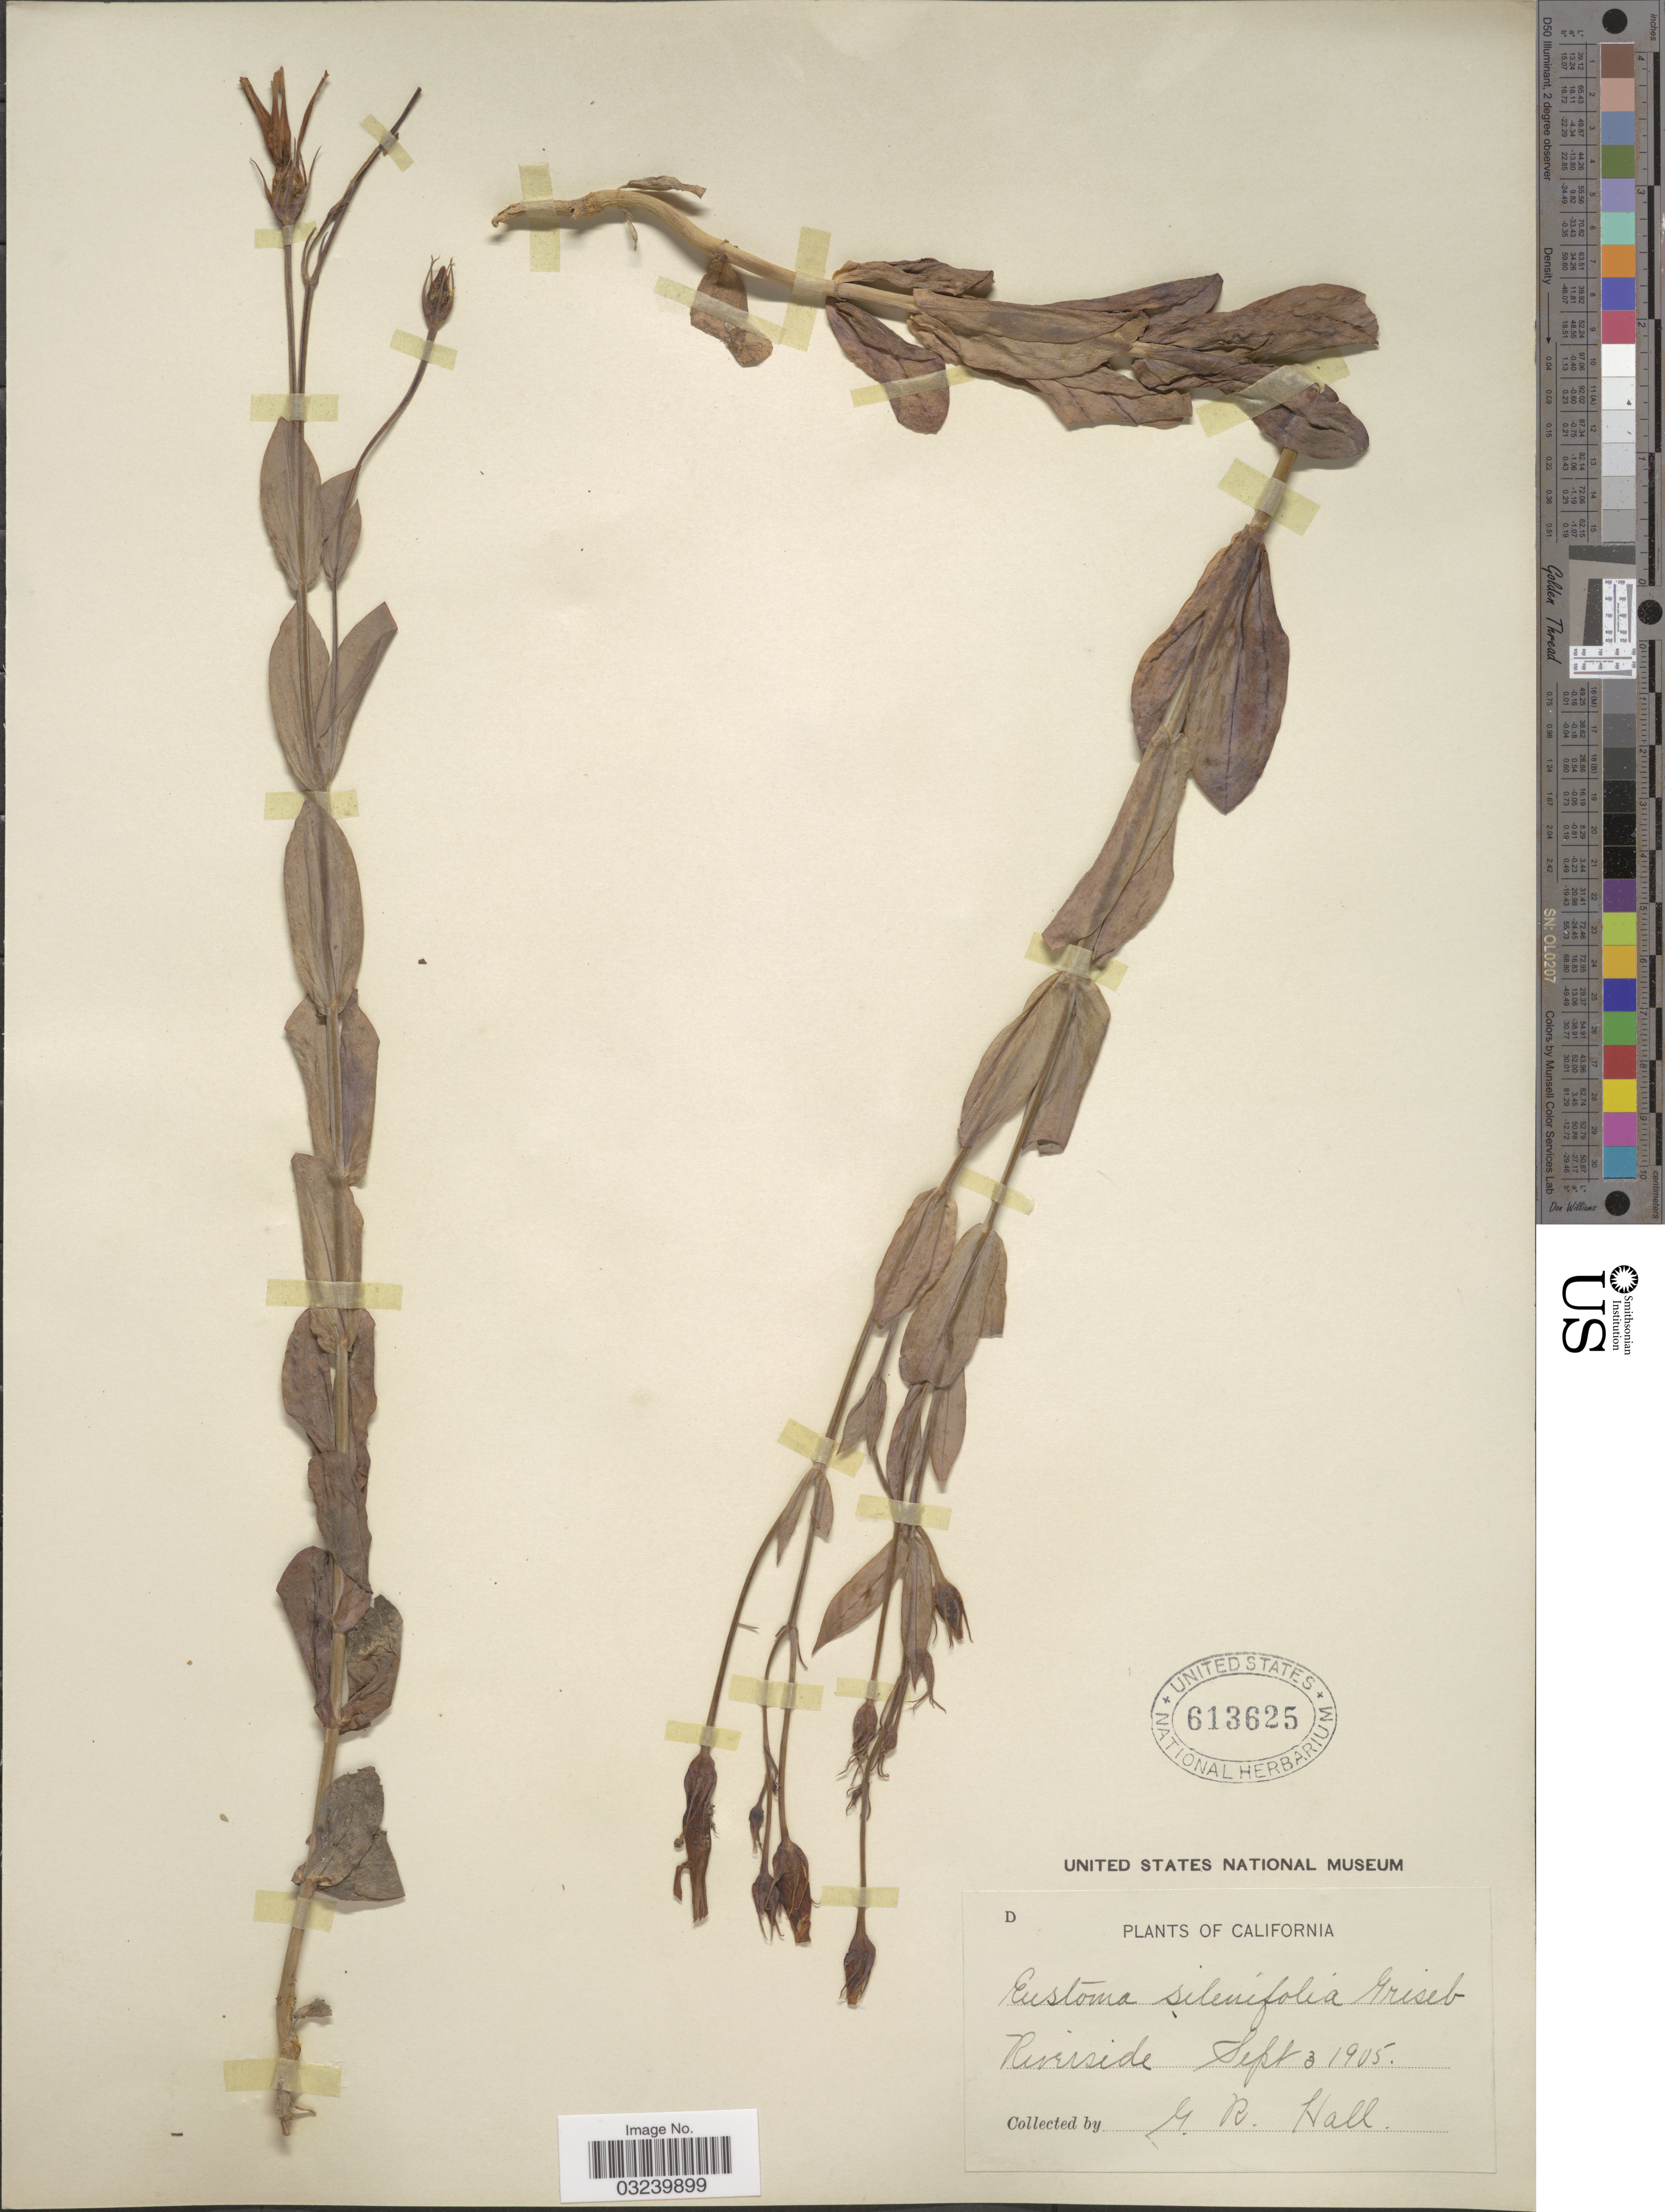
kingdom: Plantae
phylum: Tracheophyta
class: Magnoliopsida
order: Gentianales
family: Gentianaceae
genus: Eustoma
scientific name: Eustoma exaltatum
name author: (L.) Salisb. ex Don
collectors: G. Hall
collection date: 1905-09-03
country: United States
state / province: California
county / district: Riverside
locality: Riverside.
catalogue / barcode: US 613625